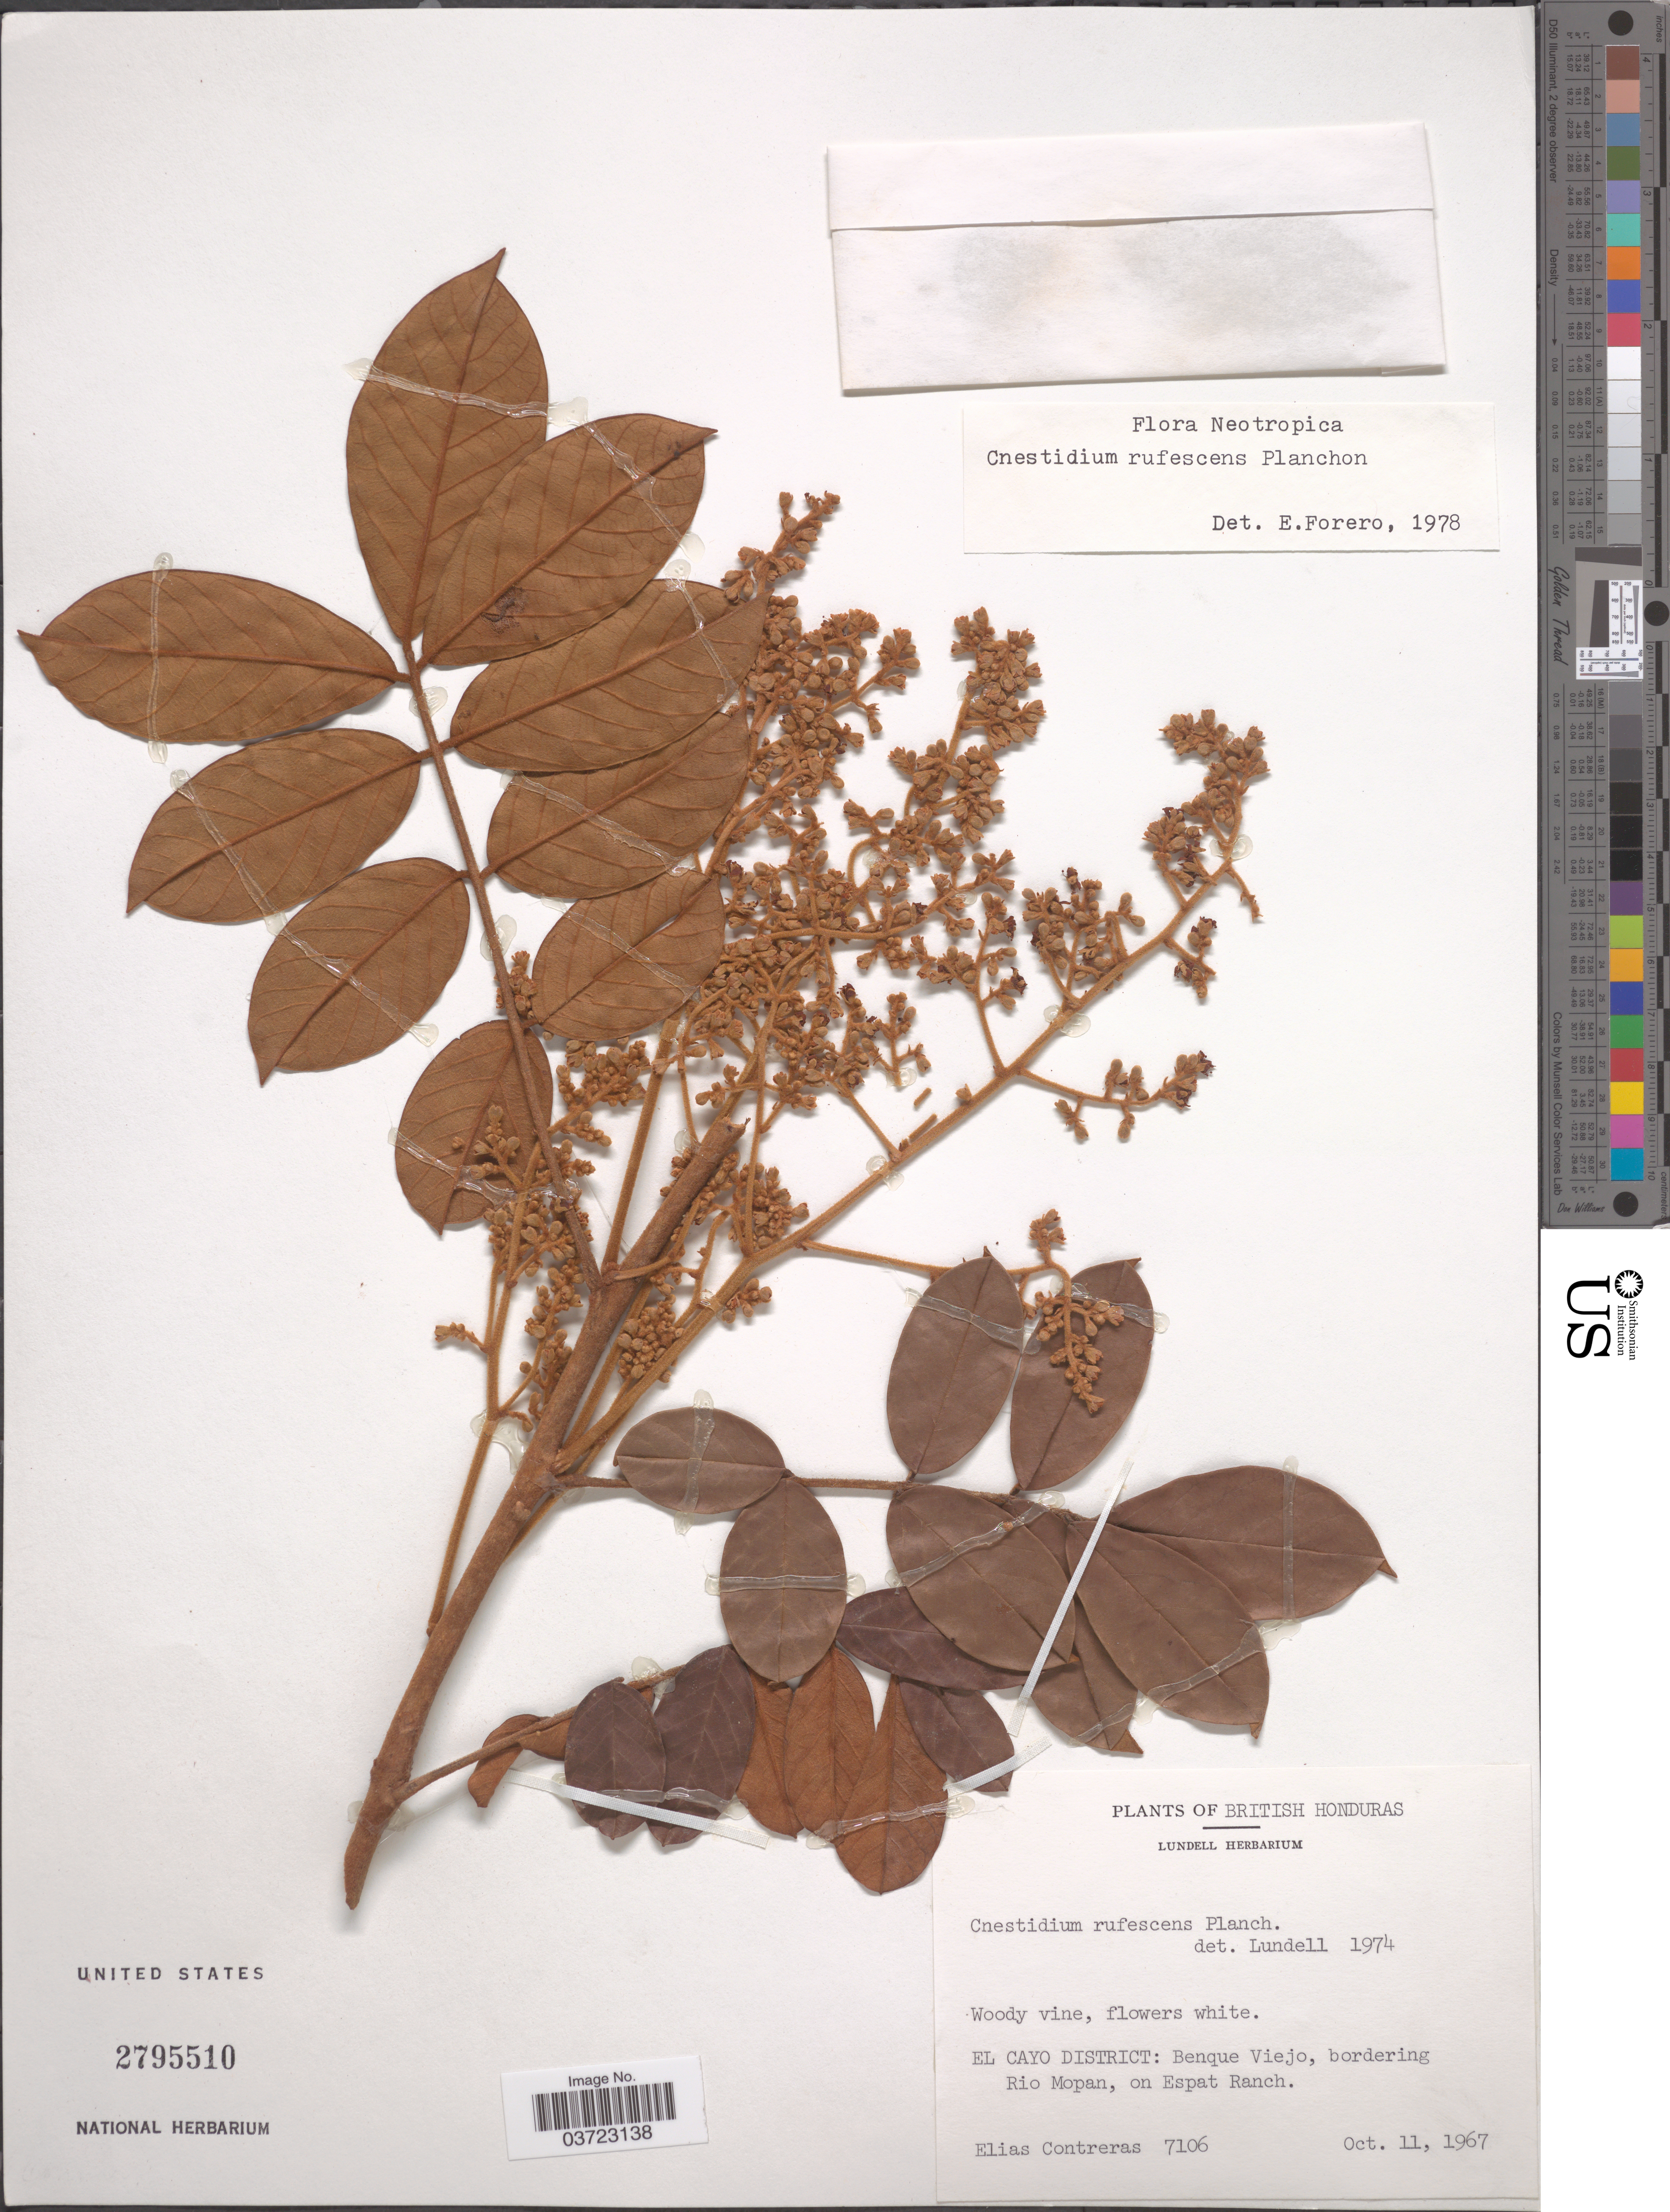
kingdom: Plantae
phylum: Tracheophyta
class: Magnoliopsida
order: Oxalidales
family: Connaraceae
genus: Cnestidium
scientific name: Cnestidium rufescens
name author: Planch.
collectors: E. Contreras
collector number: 7106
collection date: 1967-10-11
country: Belize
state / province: Cayo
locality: El Cayo District: Benque Viejo, bordering Rio Mopan, on Espat Ranch.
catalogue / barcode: US 2795510